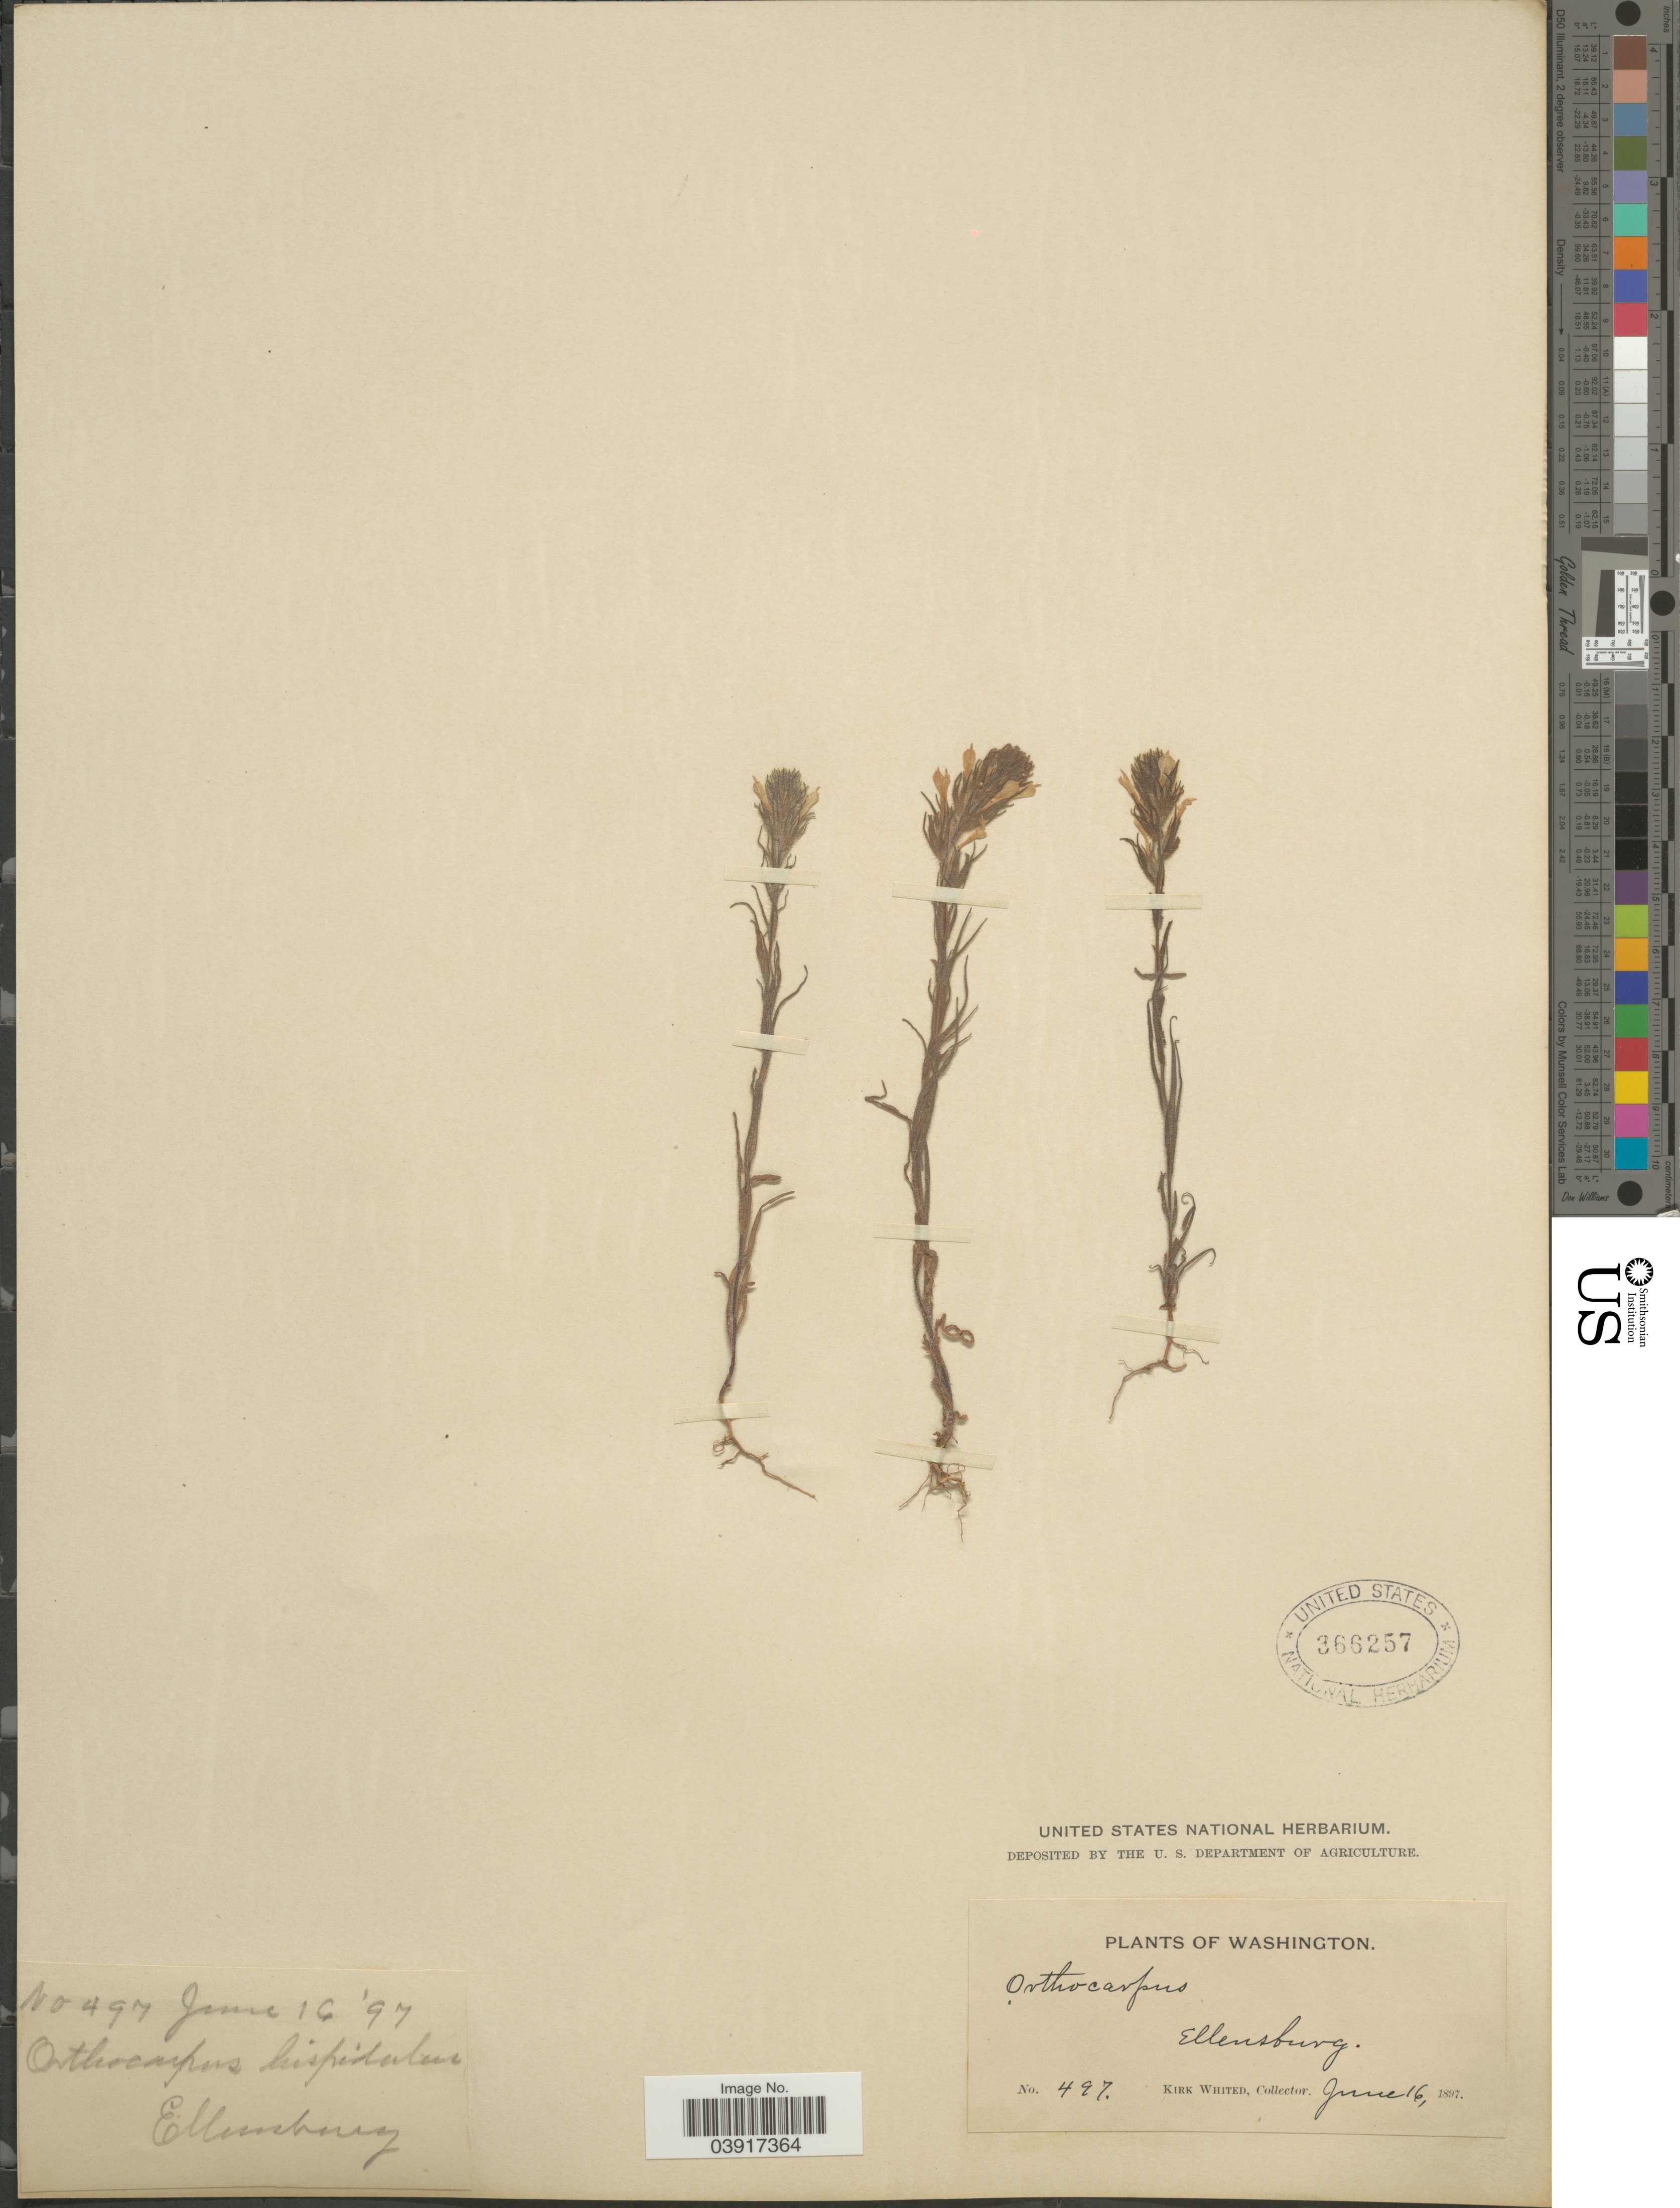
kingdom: Plantae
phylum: Tracheophyta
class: Magnoliopsida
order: Lamiales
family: Orobanchaceae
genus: Orthocarpus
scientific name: Orthocarpus hispidus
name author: Benth.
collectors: K. Whited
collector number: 497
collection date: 1897-06-16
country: United States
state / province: Washington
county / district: Kittitas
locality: Ellensburg.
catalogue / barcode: US 366257